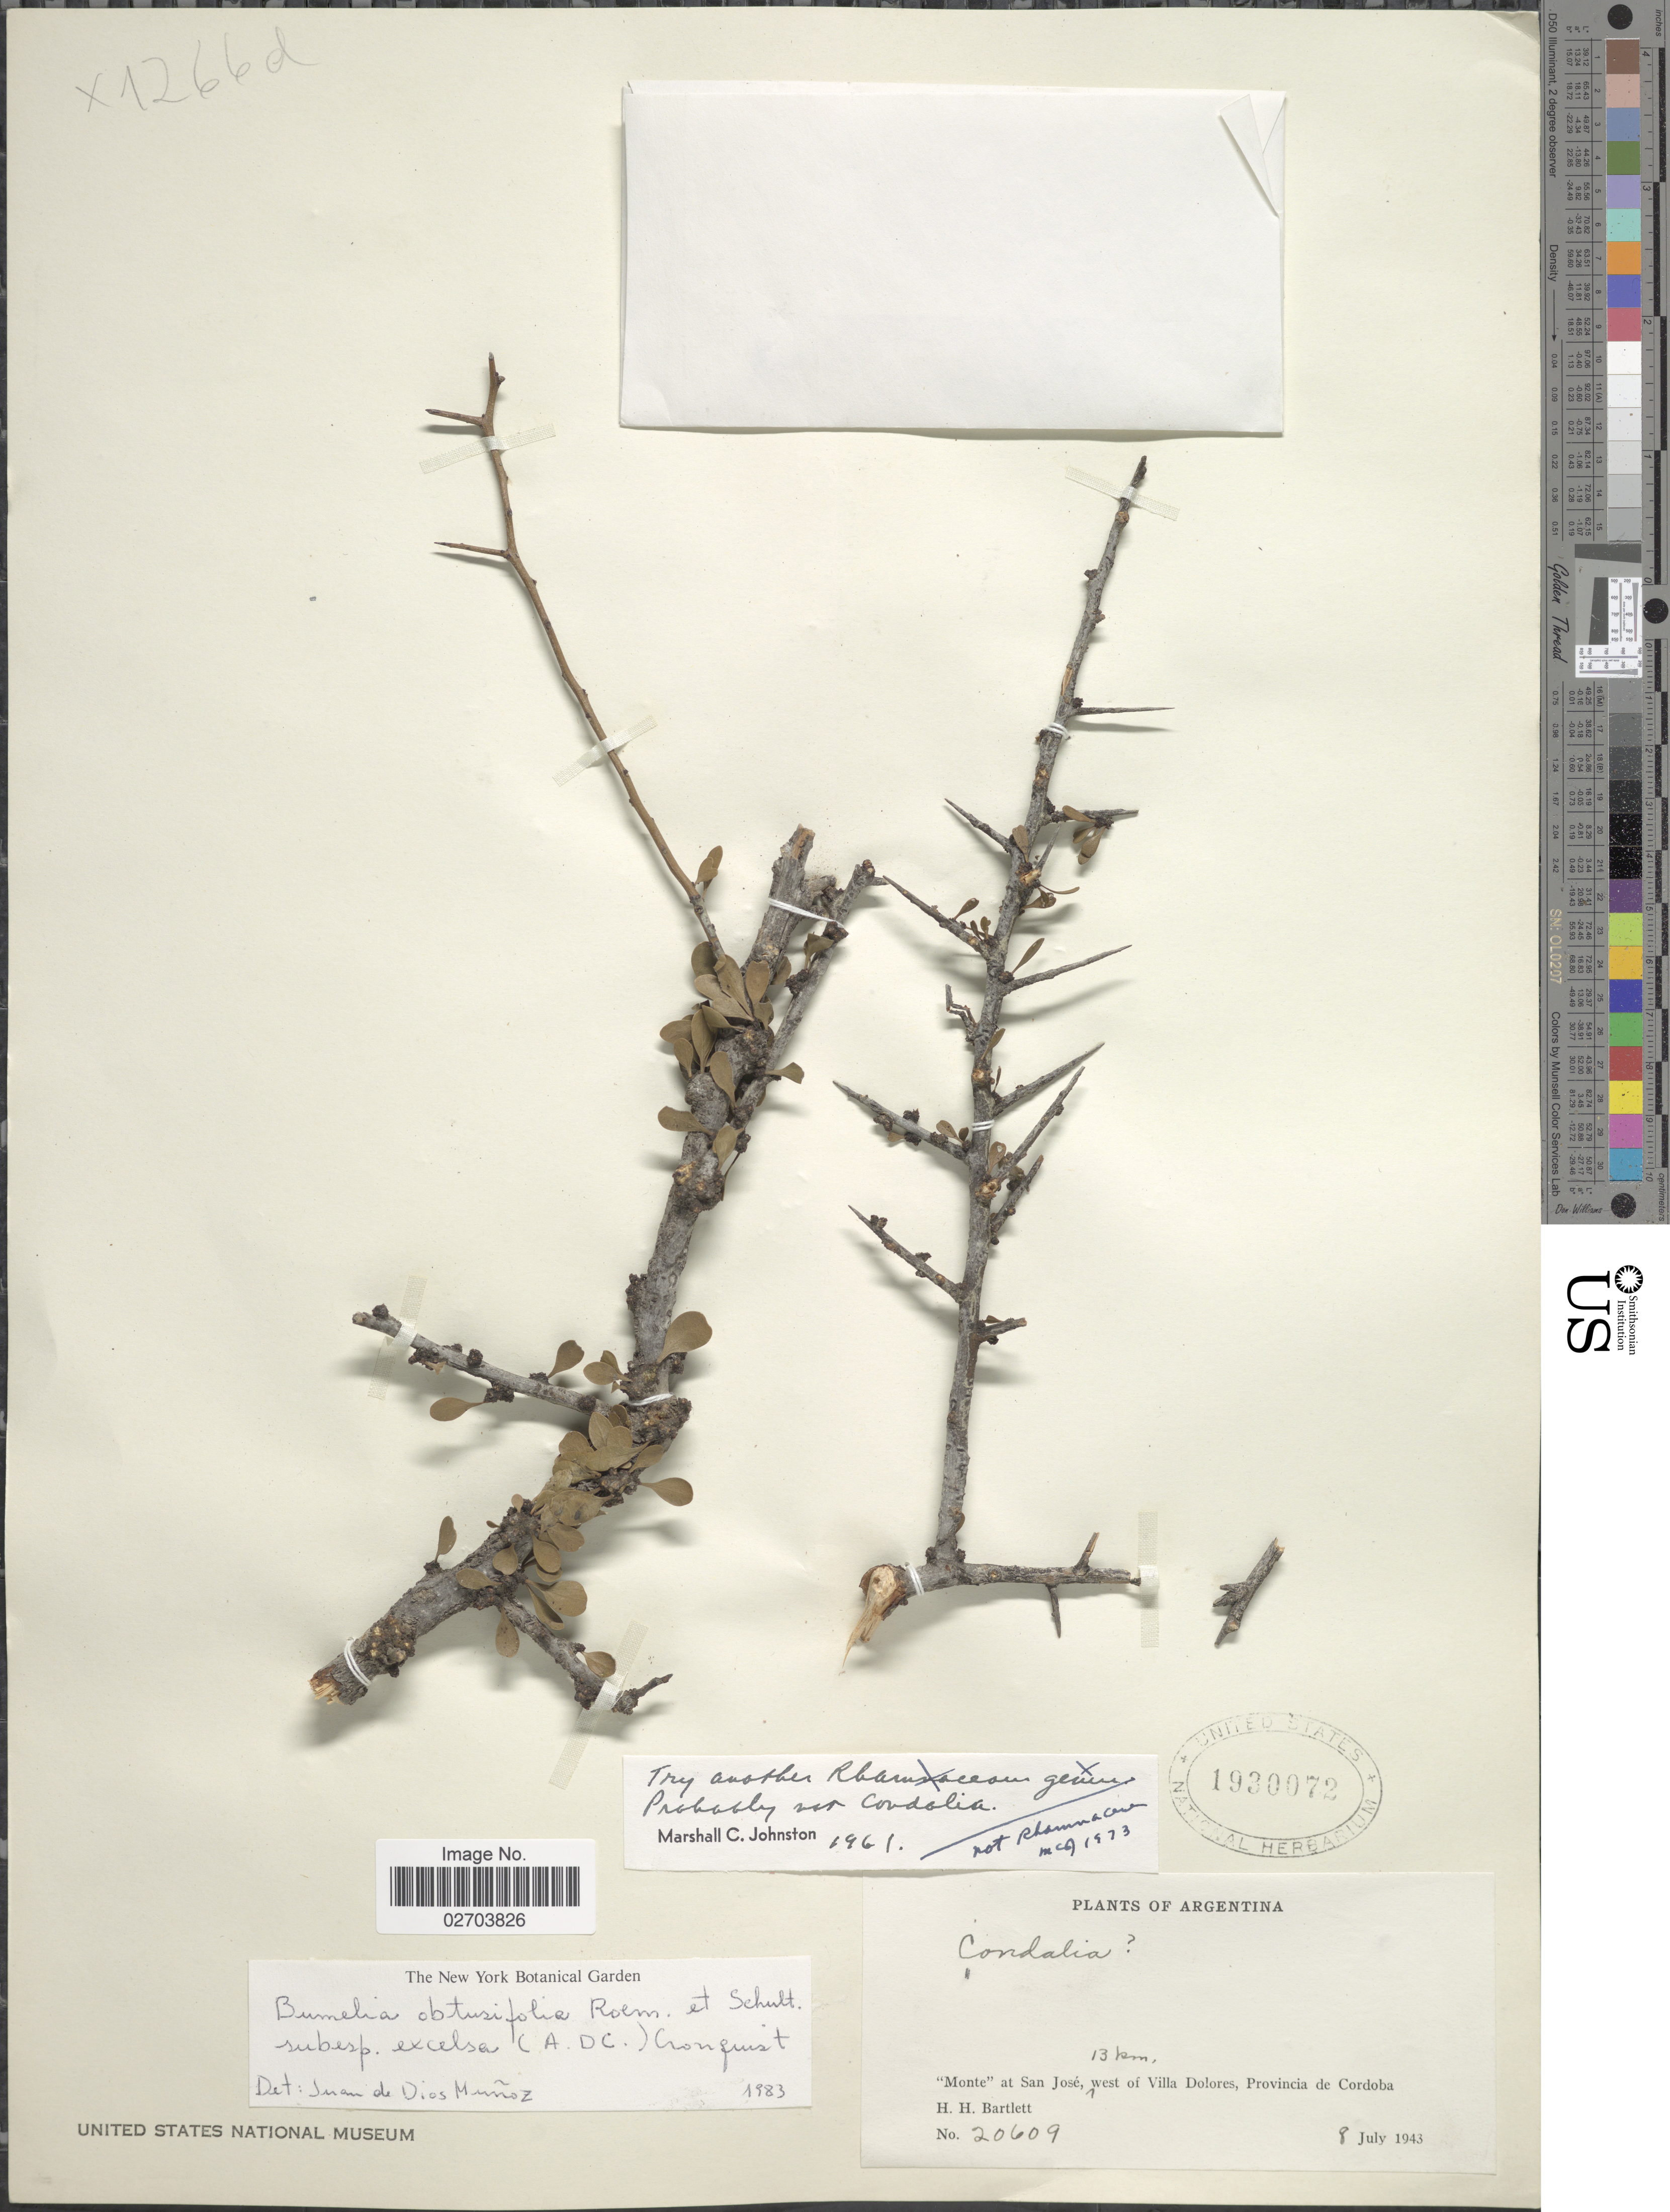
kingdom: Plantae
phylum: Tracheophyta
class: Magnoliopsida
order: Ericales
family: Sapotaceae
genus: Sideroxylon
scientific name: Sideroxylon obtusifolium subsp. obtusifolium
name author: (Roem. & Schult.) T.D. Penn.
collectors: H. H. Bartlett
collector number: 20609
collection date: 1943-07-08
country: Argentina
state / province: Cordoba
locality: Monte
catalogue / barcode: US 1930072